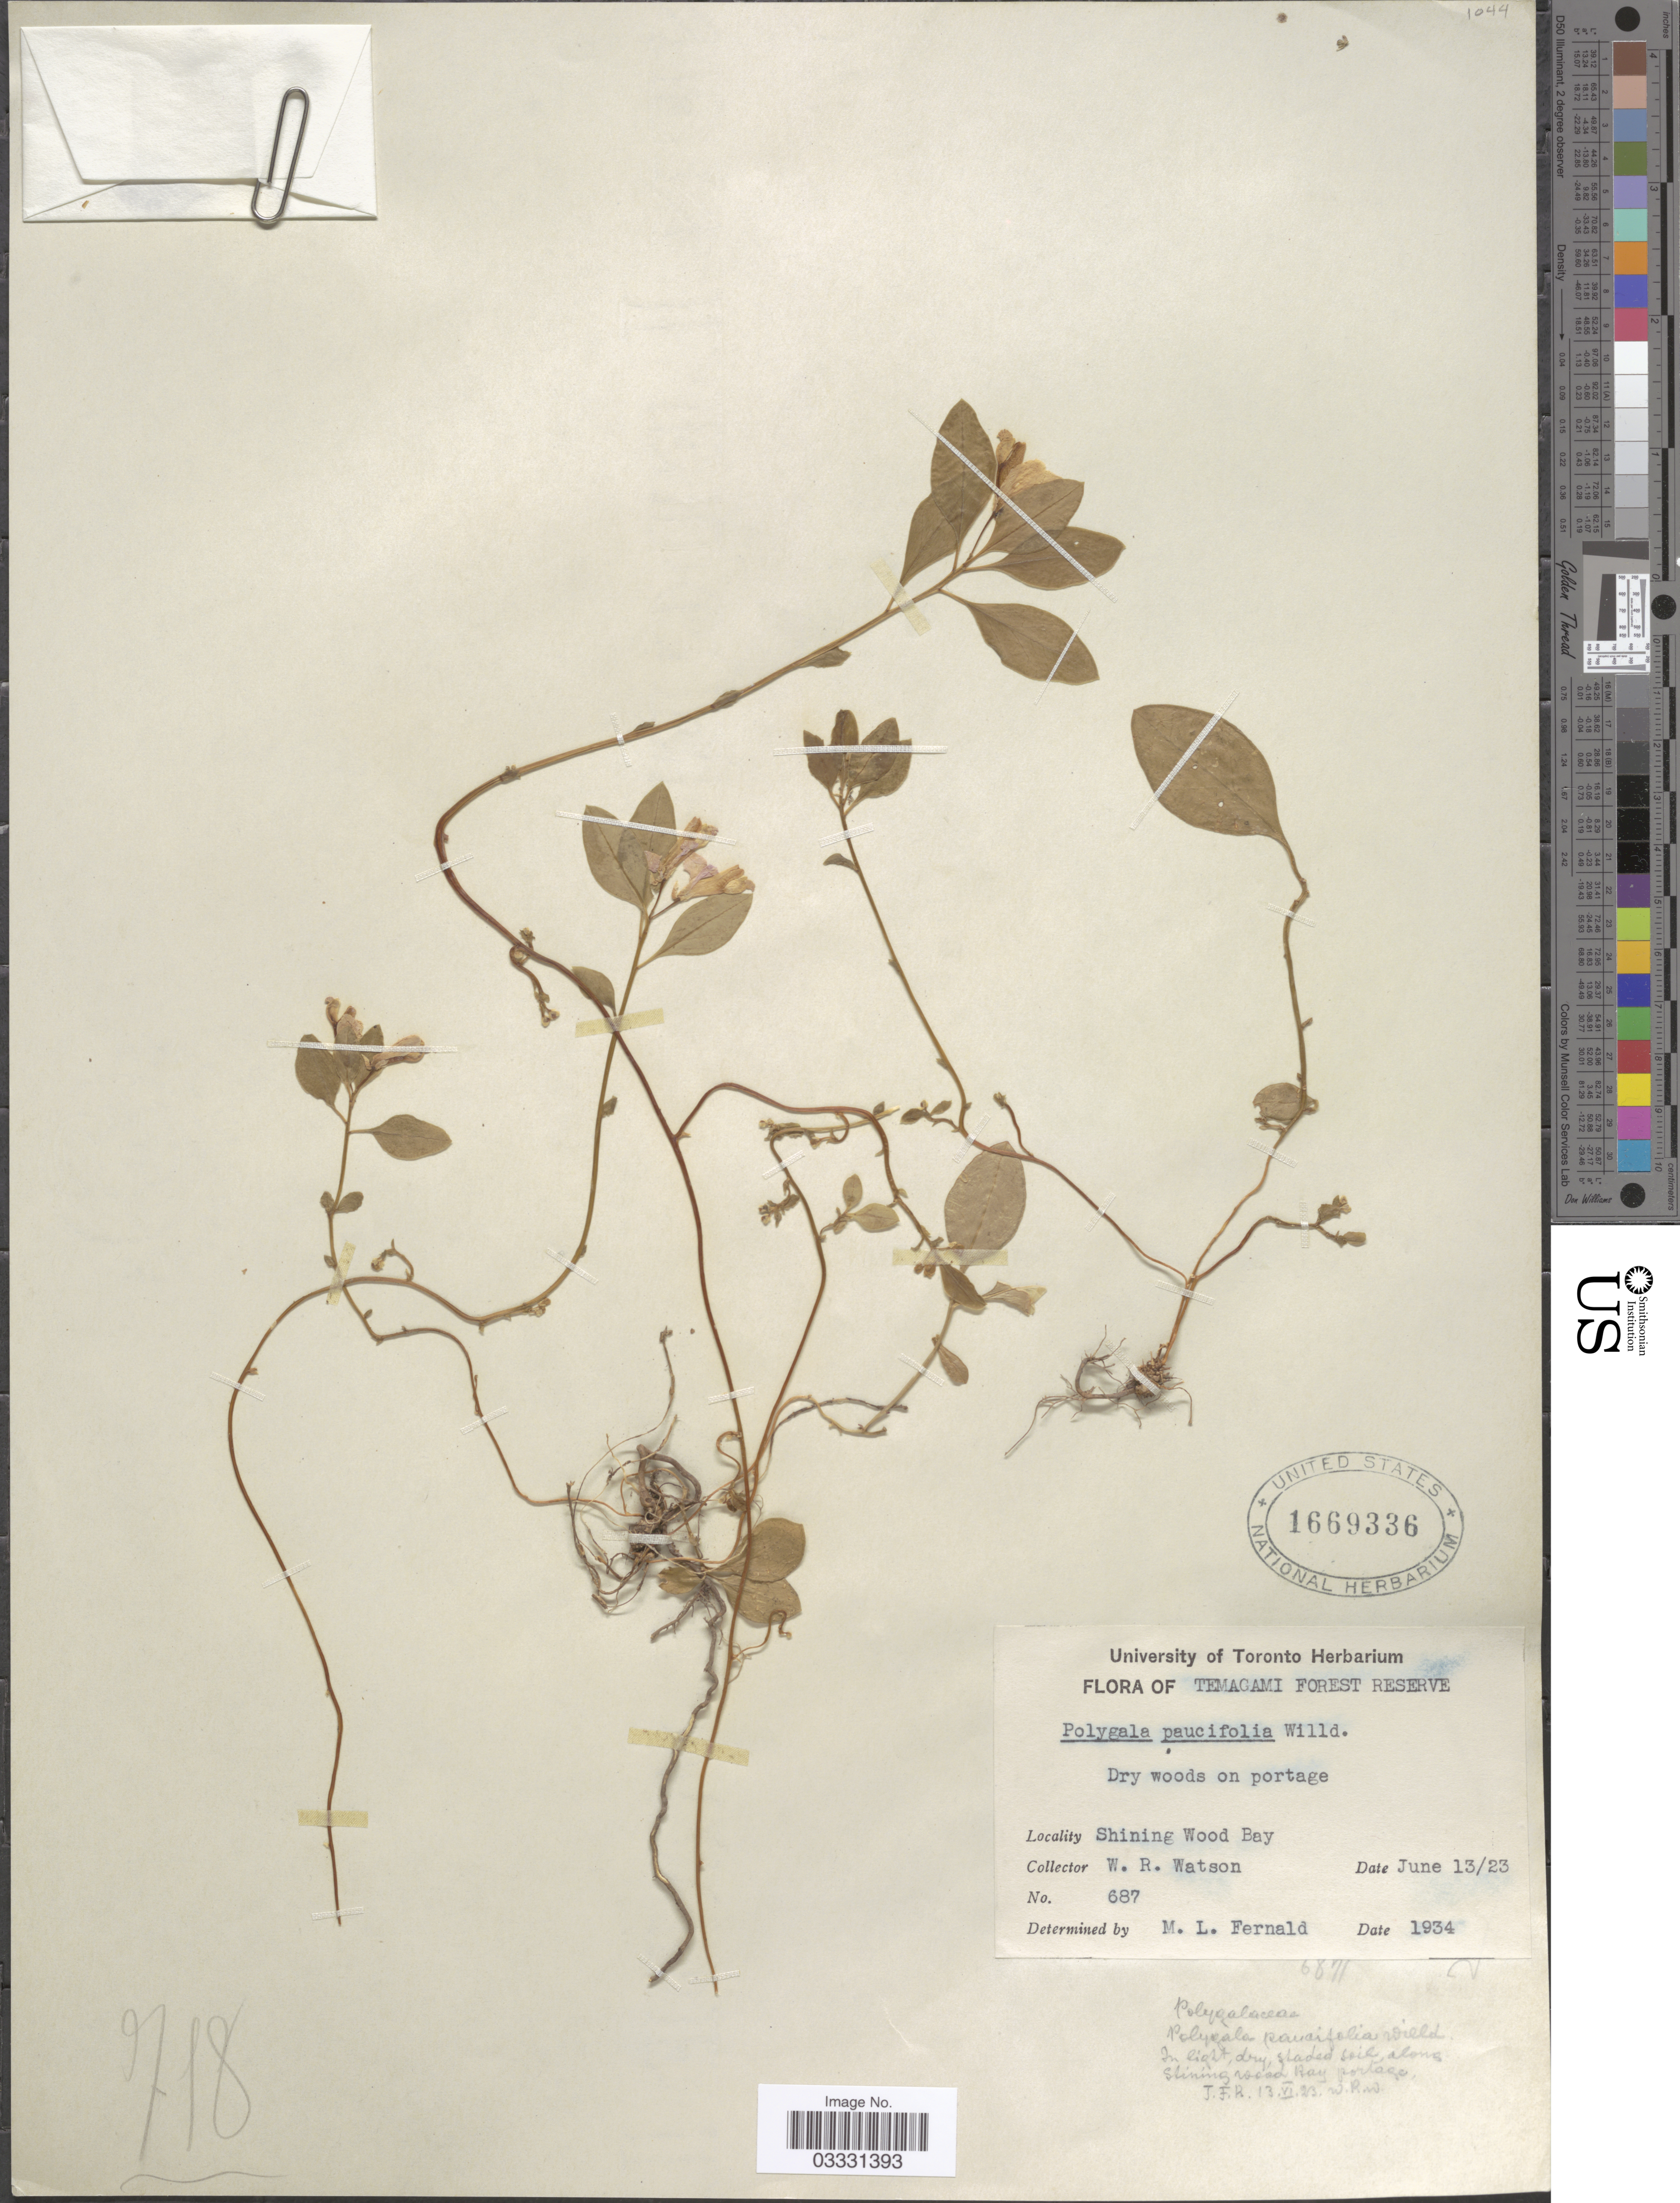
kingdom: Plantae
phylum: Tracheophyta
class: Magnoliopsida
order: Fabales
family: Polygalaceae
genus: Polygaloides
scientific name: Polygaloides paucifolia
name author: (Willd.) J.R. Abbott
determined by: Strong, Mark T., (BOT), Smithsonian Institution - National Museum of Natural History (UNITED STATES)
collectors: W. R. Watson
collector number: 687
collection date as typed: Transcribed d/m/y: 13/6/23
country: Canada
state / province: Ontario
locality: Temagami Forest Reserve. Shining Wood Bay.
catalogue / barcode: US 1669336